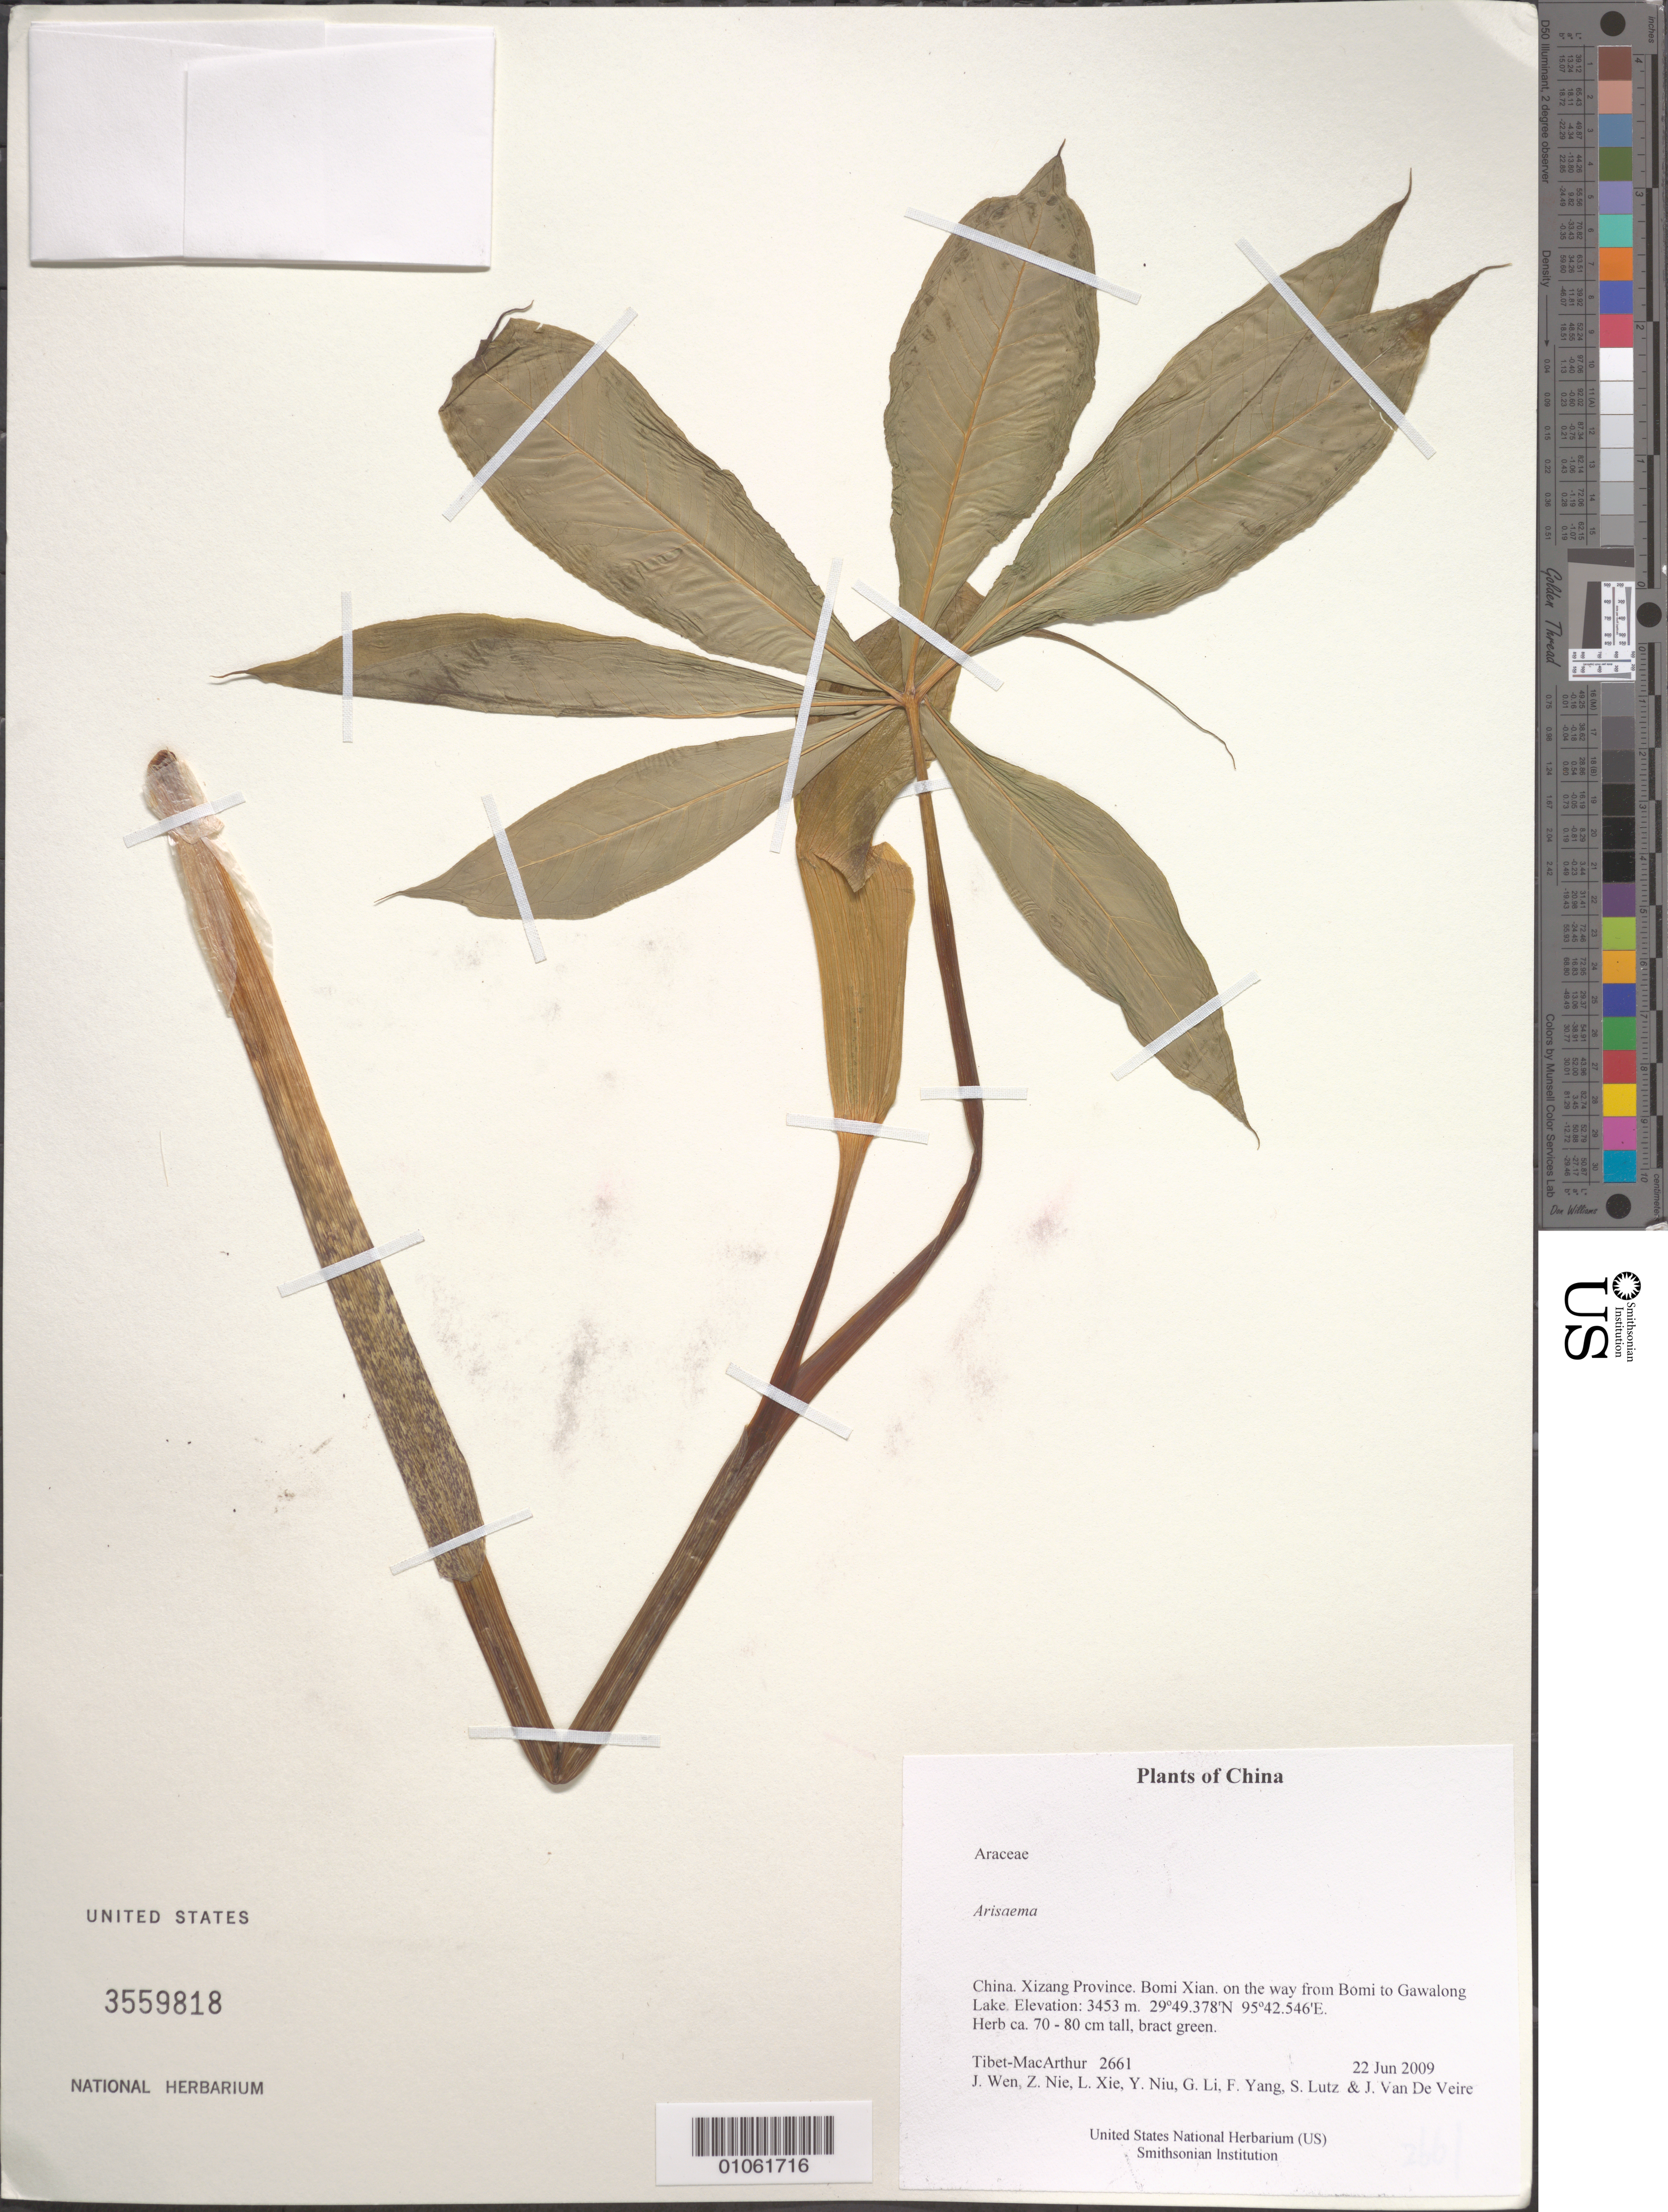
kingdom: Plantae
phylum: Tracheophyta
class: Liliopsida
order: Alismatales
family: Araceae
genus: Arisaema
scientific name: Arisaema sp.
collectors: Tibet-MacArthur, J. Wen, Z. Nie, L. Xie, Y. Niu, G. Li, F. Yang, S. Lutz & J. Van De Veire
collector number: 2661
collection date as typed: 22 Jun 2009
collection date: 2009-06-22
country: China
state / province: Xizang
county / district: Bomi Xian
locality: on the way from Bomi to Gawalong Lake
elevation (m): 3453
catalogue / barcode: US 3559818